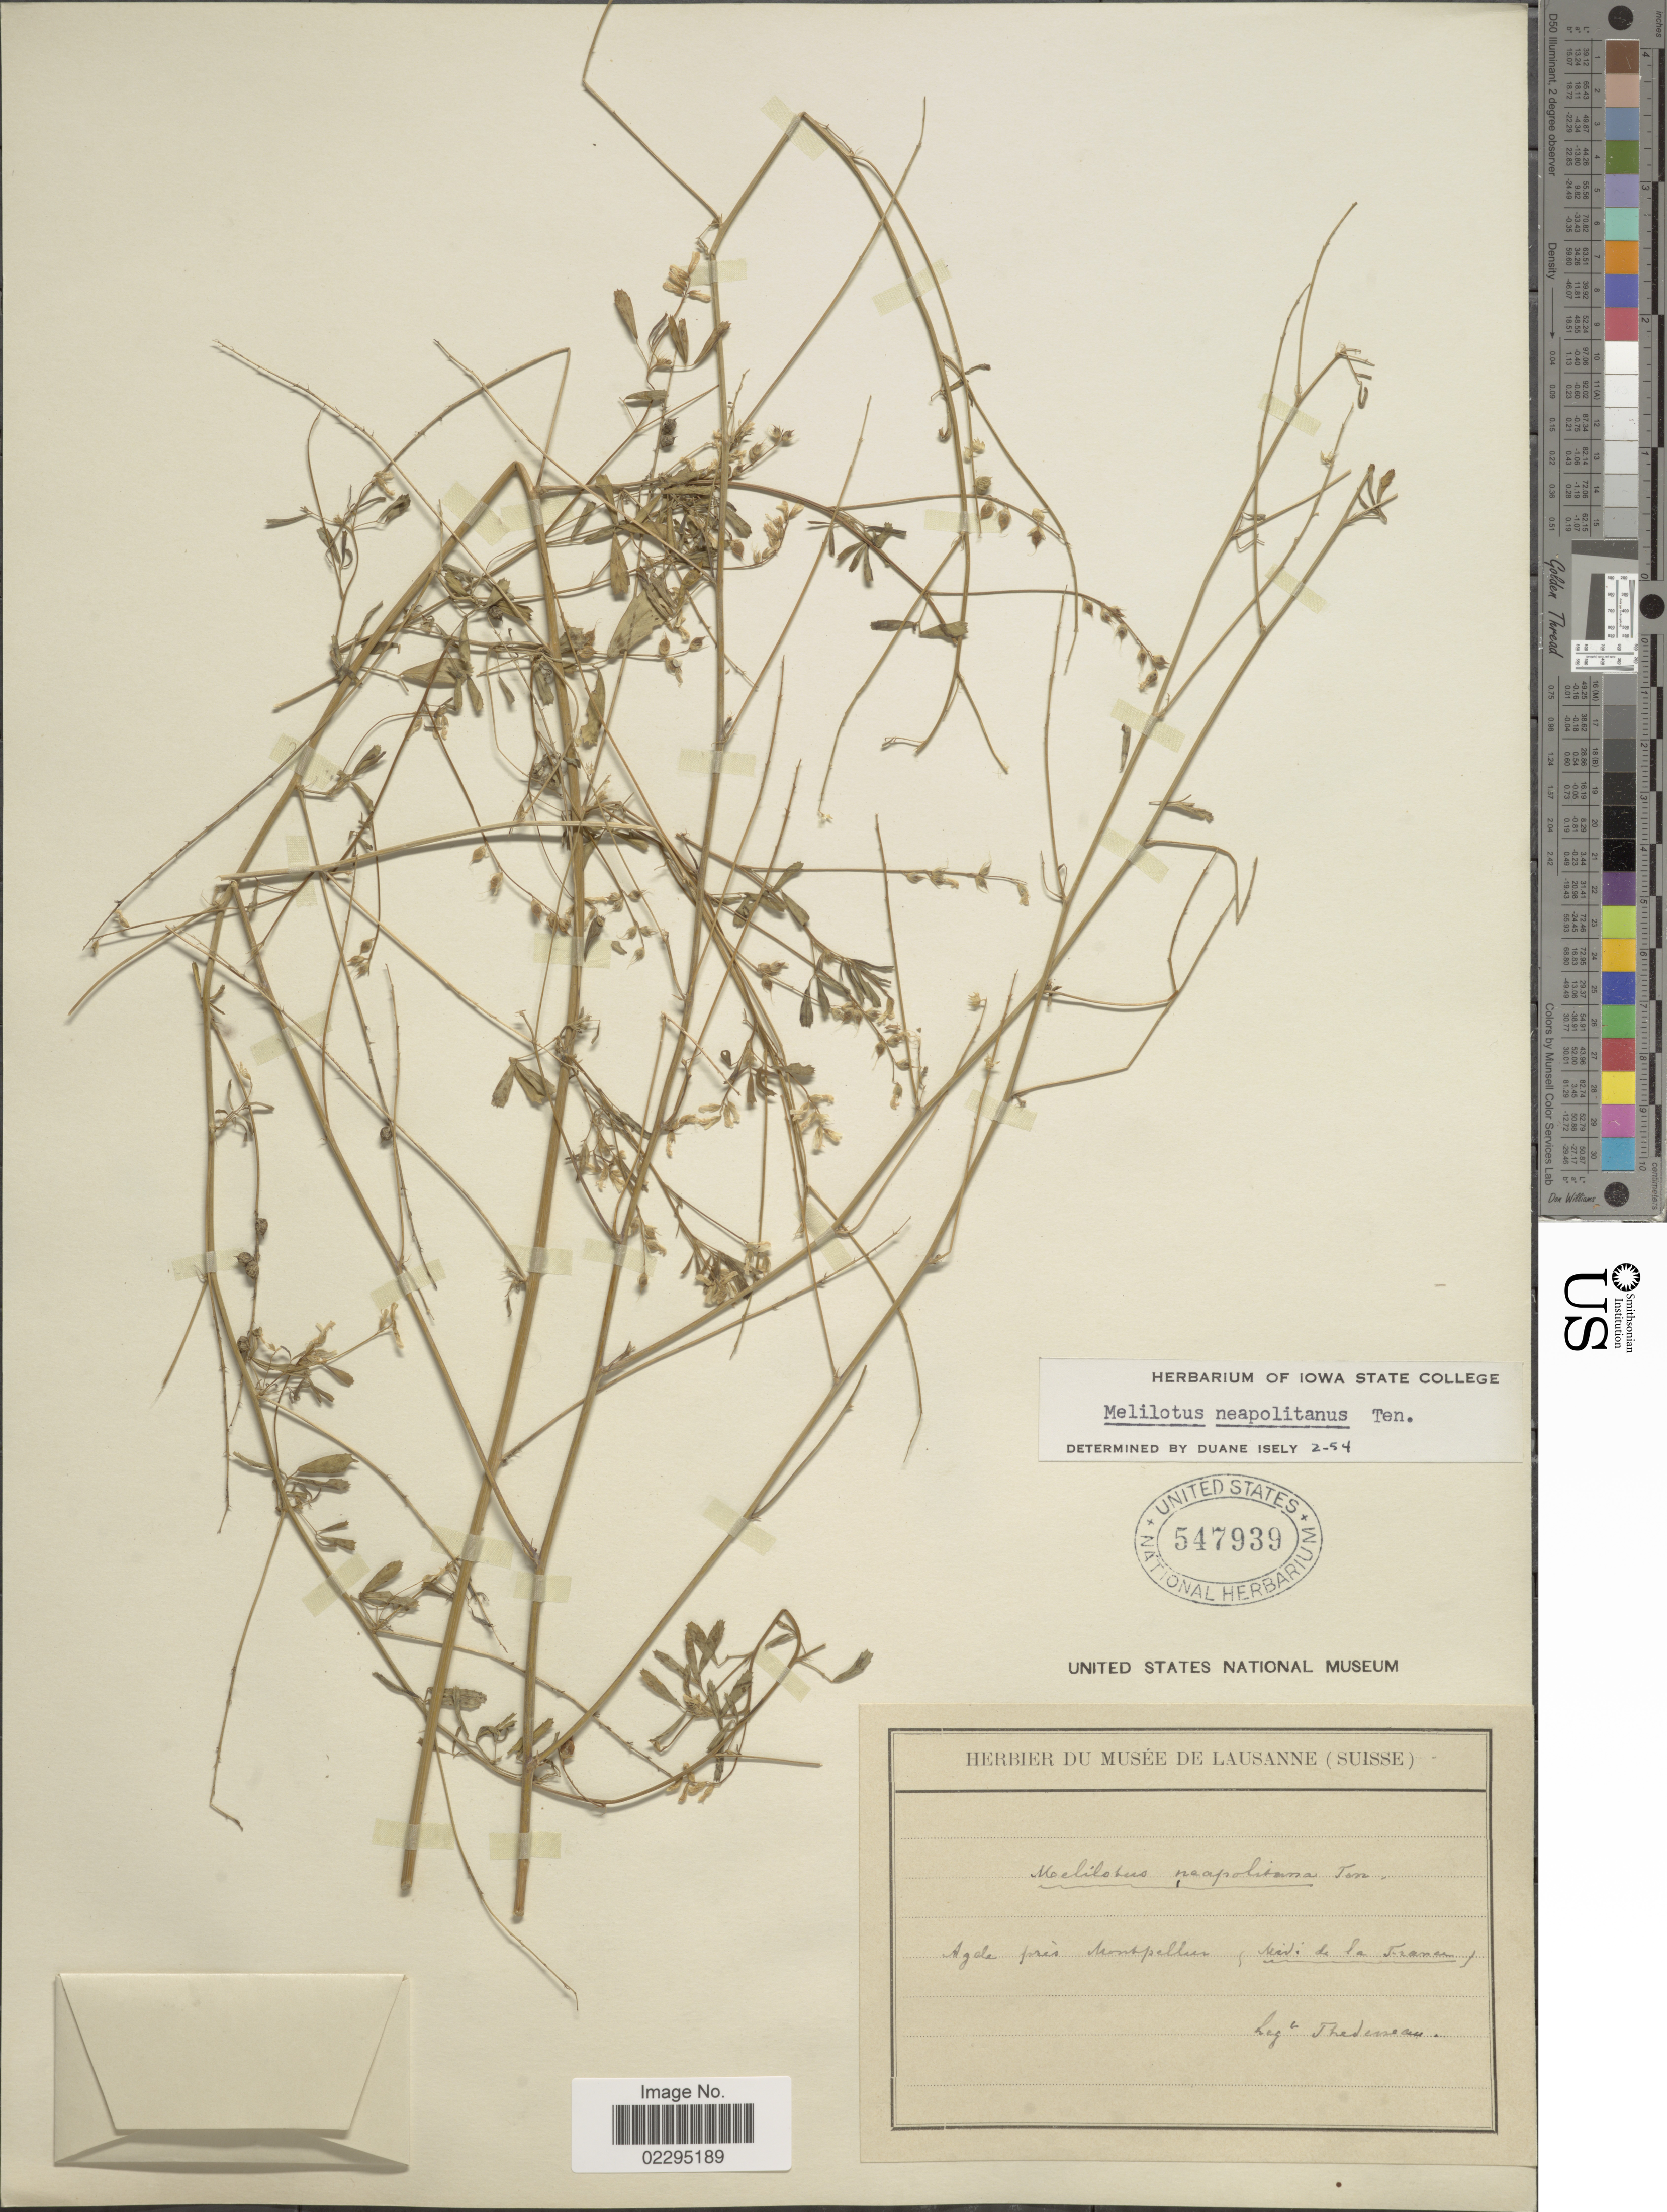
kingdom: Plantae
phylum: Tracheophyta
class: Magnoliopsida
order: Fabales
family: Fabaceae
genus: Melilotus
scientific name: Melilotus neapolitana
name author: Ten.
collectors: Thedeneau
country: France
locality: Agde pres Montpellier, Midi de la France.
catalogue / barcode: US 547939